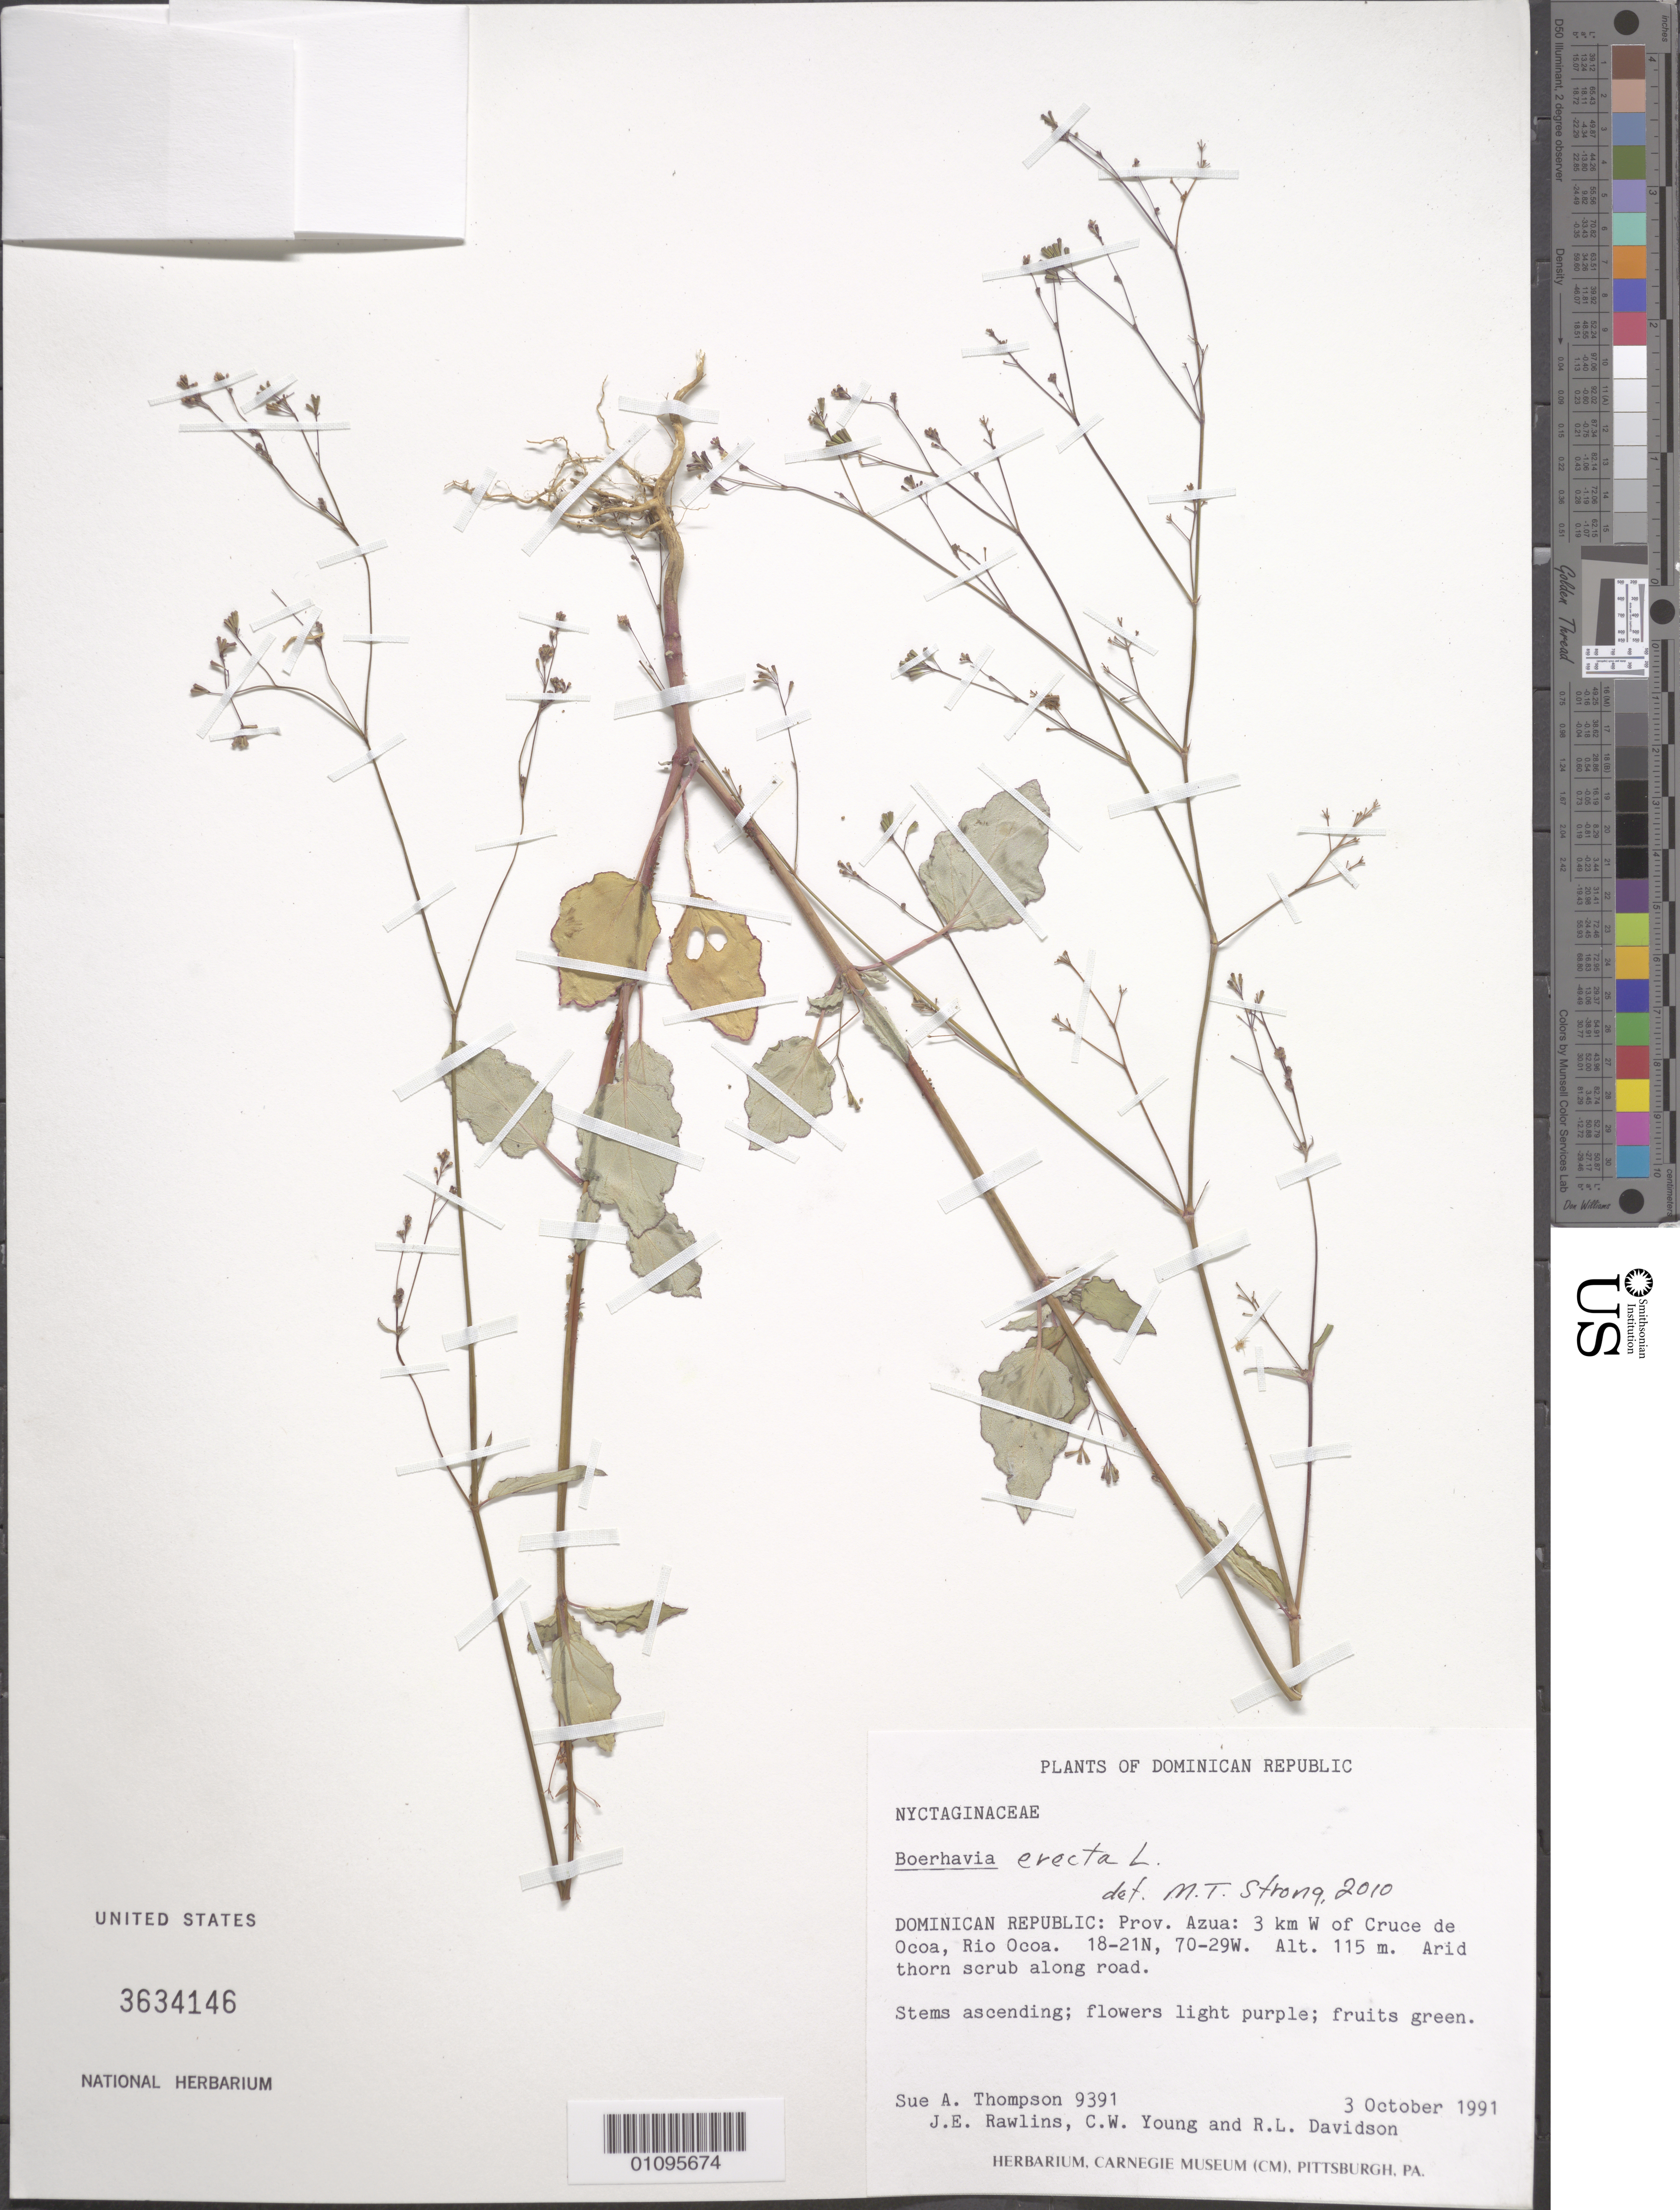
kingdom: Plantae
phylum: Tracheophyta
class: Magnoliopsida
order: Caryophyllales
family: Nyctaginaceae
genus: Boerhavia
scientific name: Boerhavia erecta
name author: L.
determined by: Strong, M. T., (US), Smithsonian Institution - National Museum of Natural History (UNITED STATES)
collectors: S. A. Thompson, J. Rawlins, C. Young & R. Davidson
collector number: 9391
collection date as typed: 03 Oct 1991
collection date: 1991-10-03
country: Dominican Republic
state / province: Azua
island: Hispaniola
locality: Cruce de Ocoa, 3 km W; Rio Ocoa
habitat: Arid thorn scrub along road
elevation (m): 115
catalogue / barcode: US 3634146